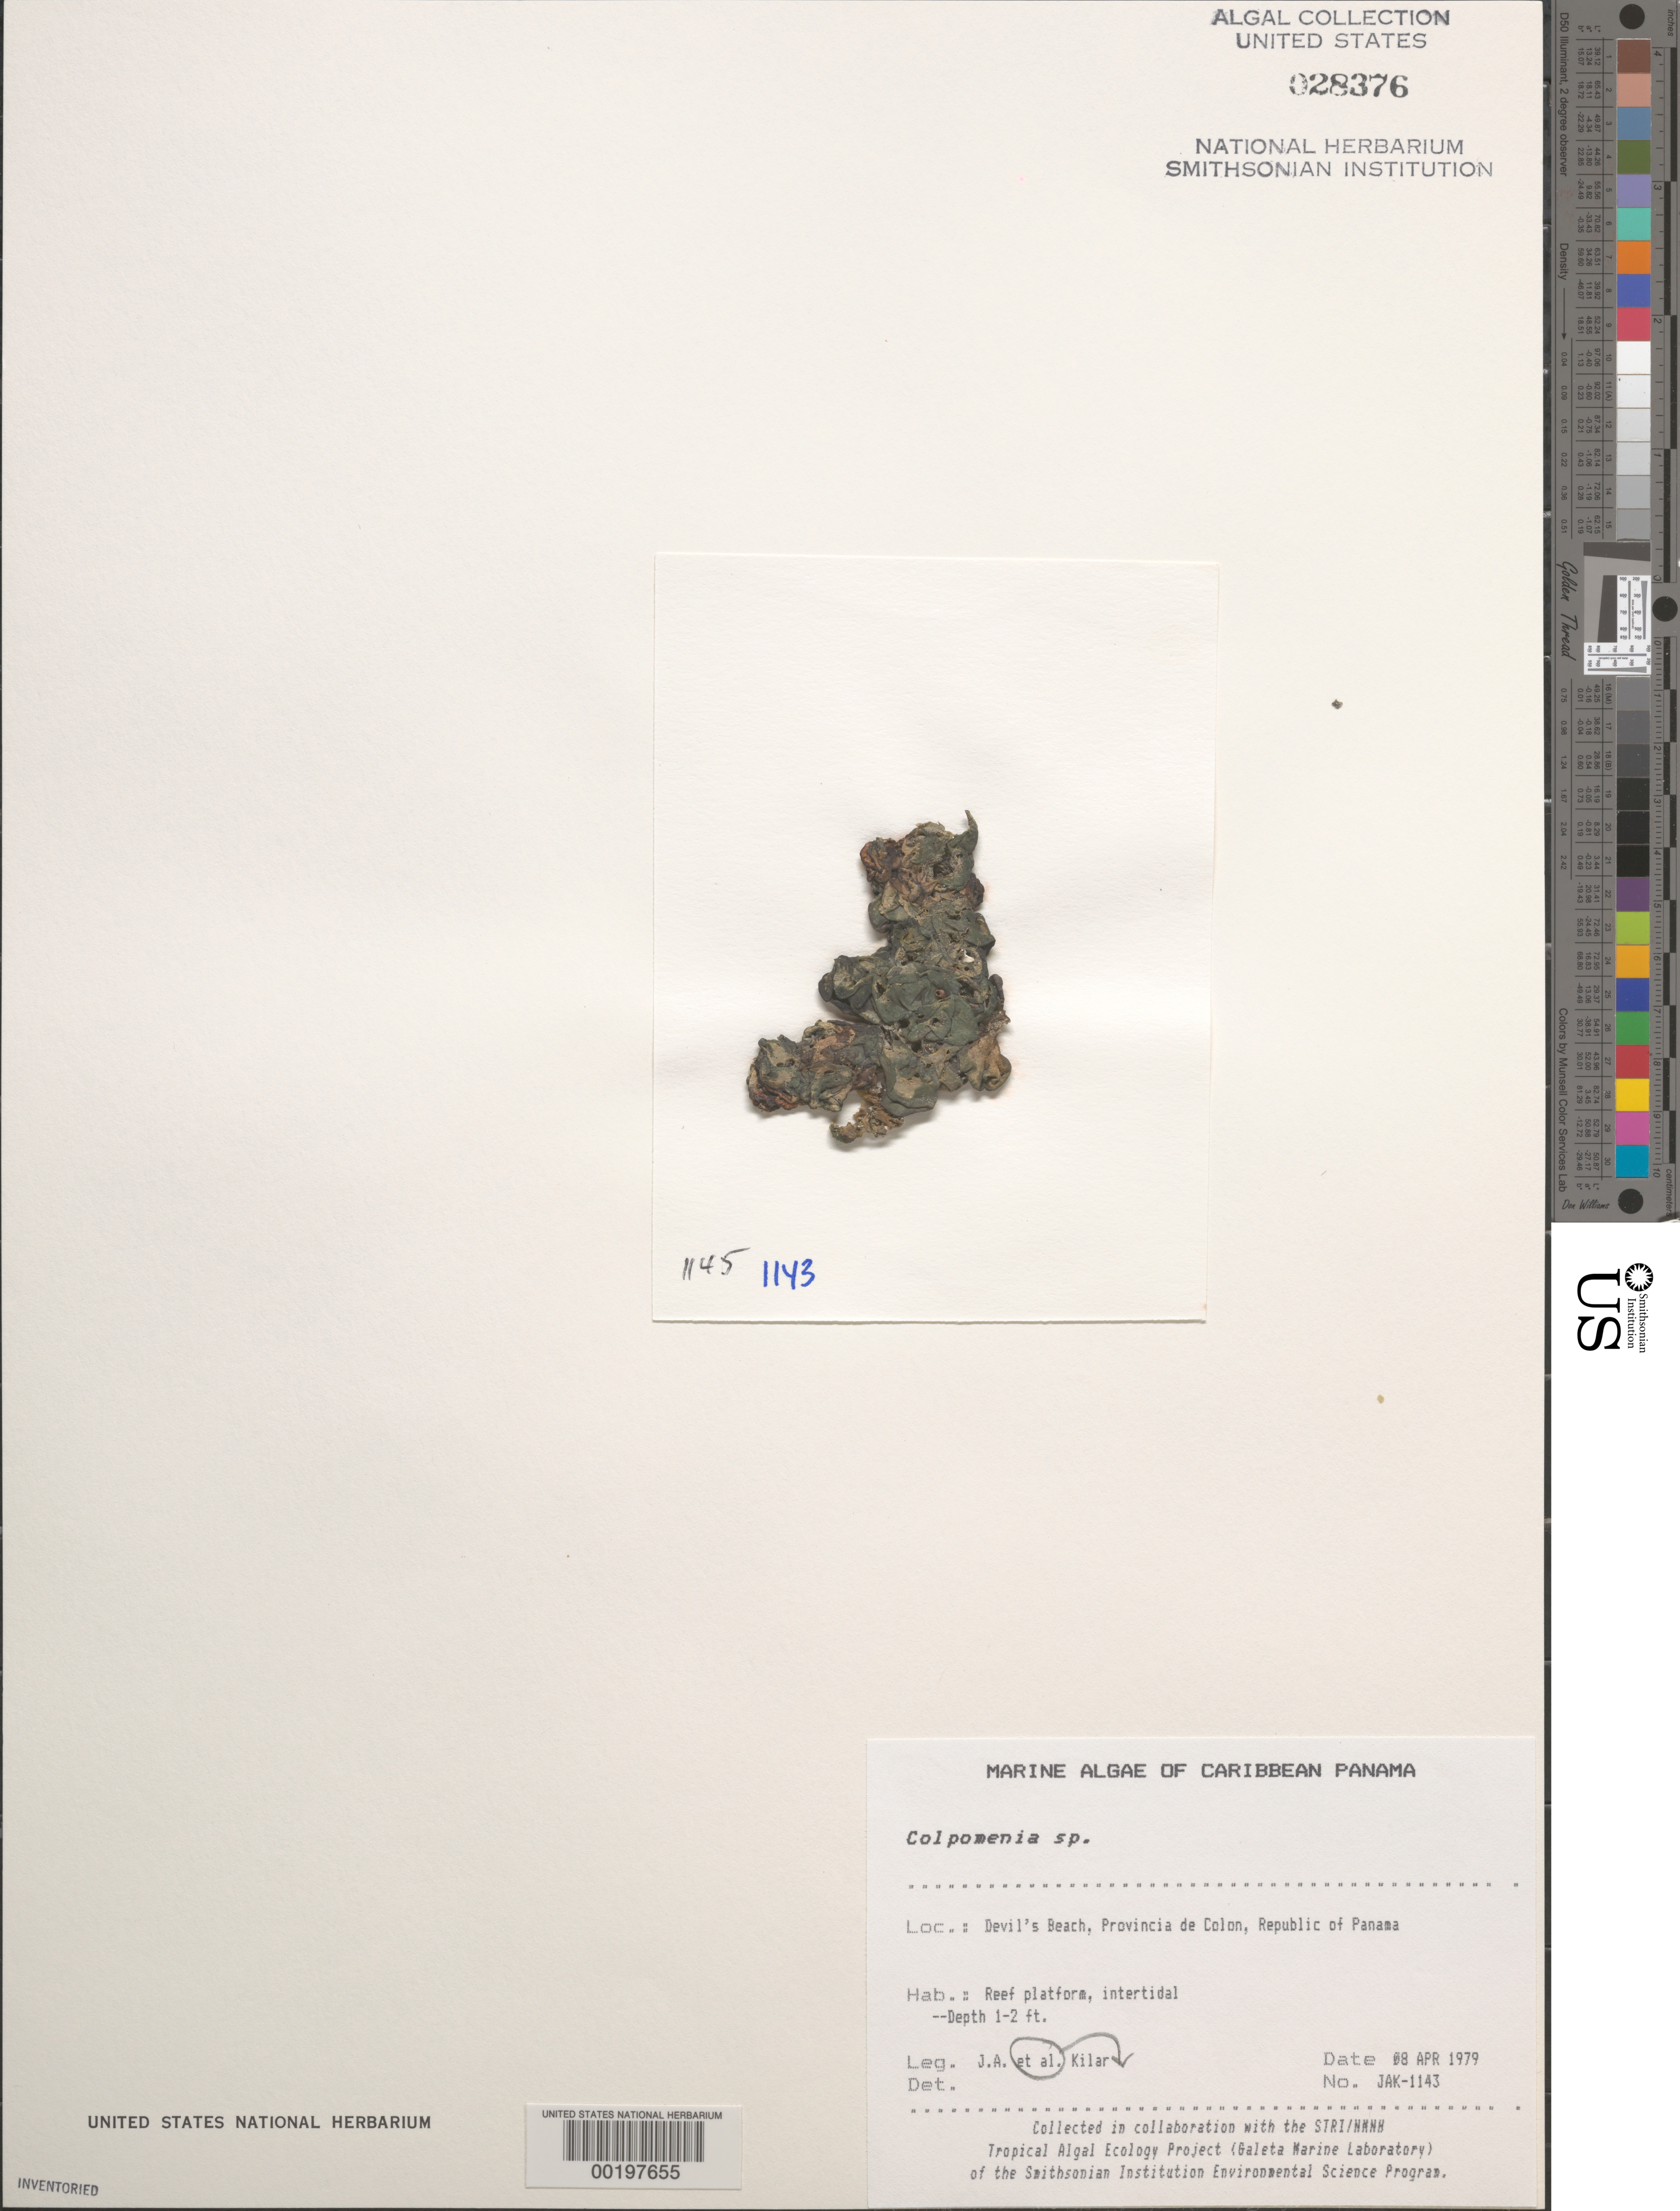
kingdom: Chromista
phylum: Ochrophyta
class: Phaeophyceae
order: Scytosiphonales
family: Scytosiphonaceae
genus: Colpomenia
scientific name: Colpomenia sp.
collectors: J. A. Kilar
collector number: JAK-1143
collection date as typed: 08 Apr 1979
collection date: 1979-04-08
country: Panama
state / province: Colón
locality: Devil's Beach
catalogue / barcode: US 28376